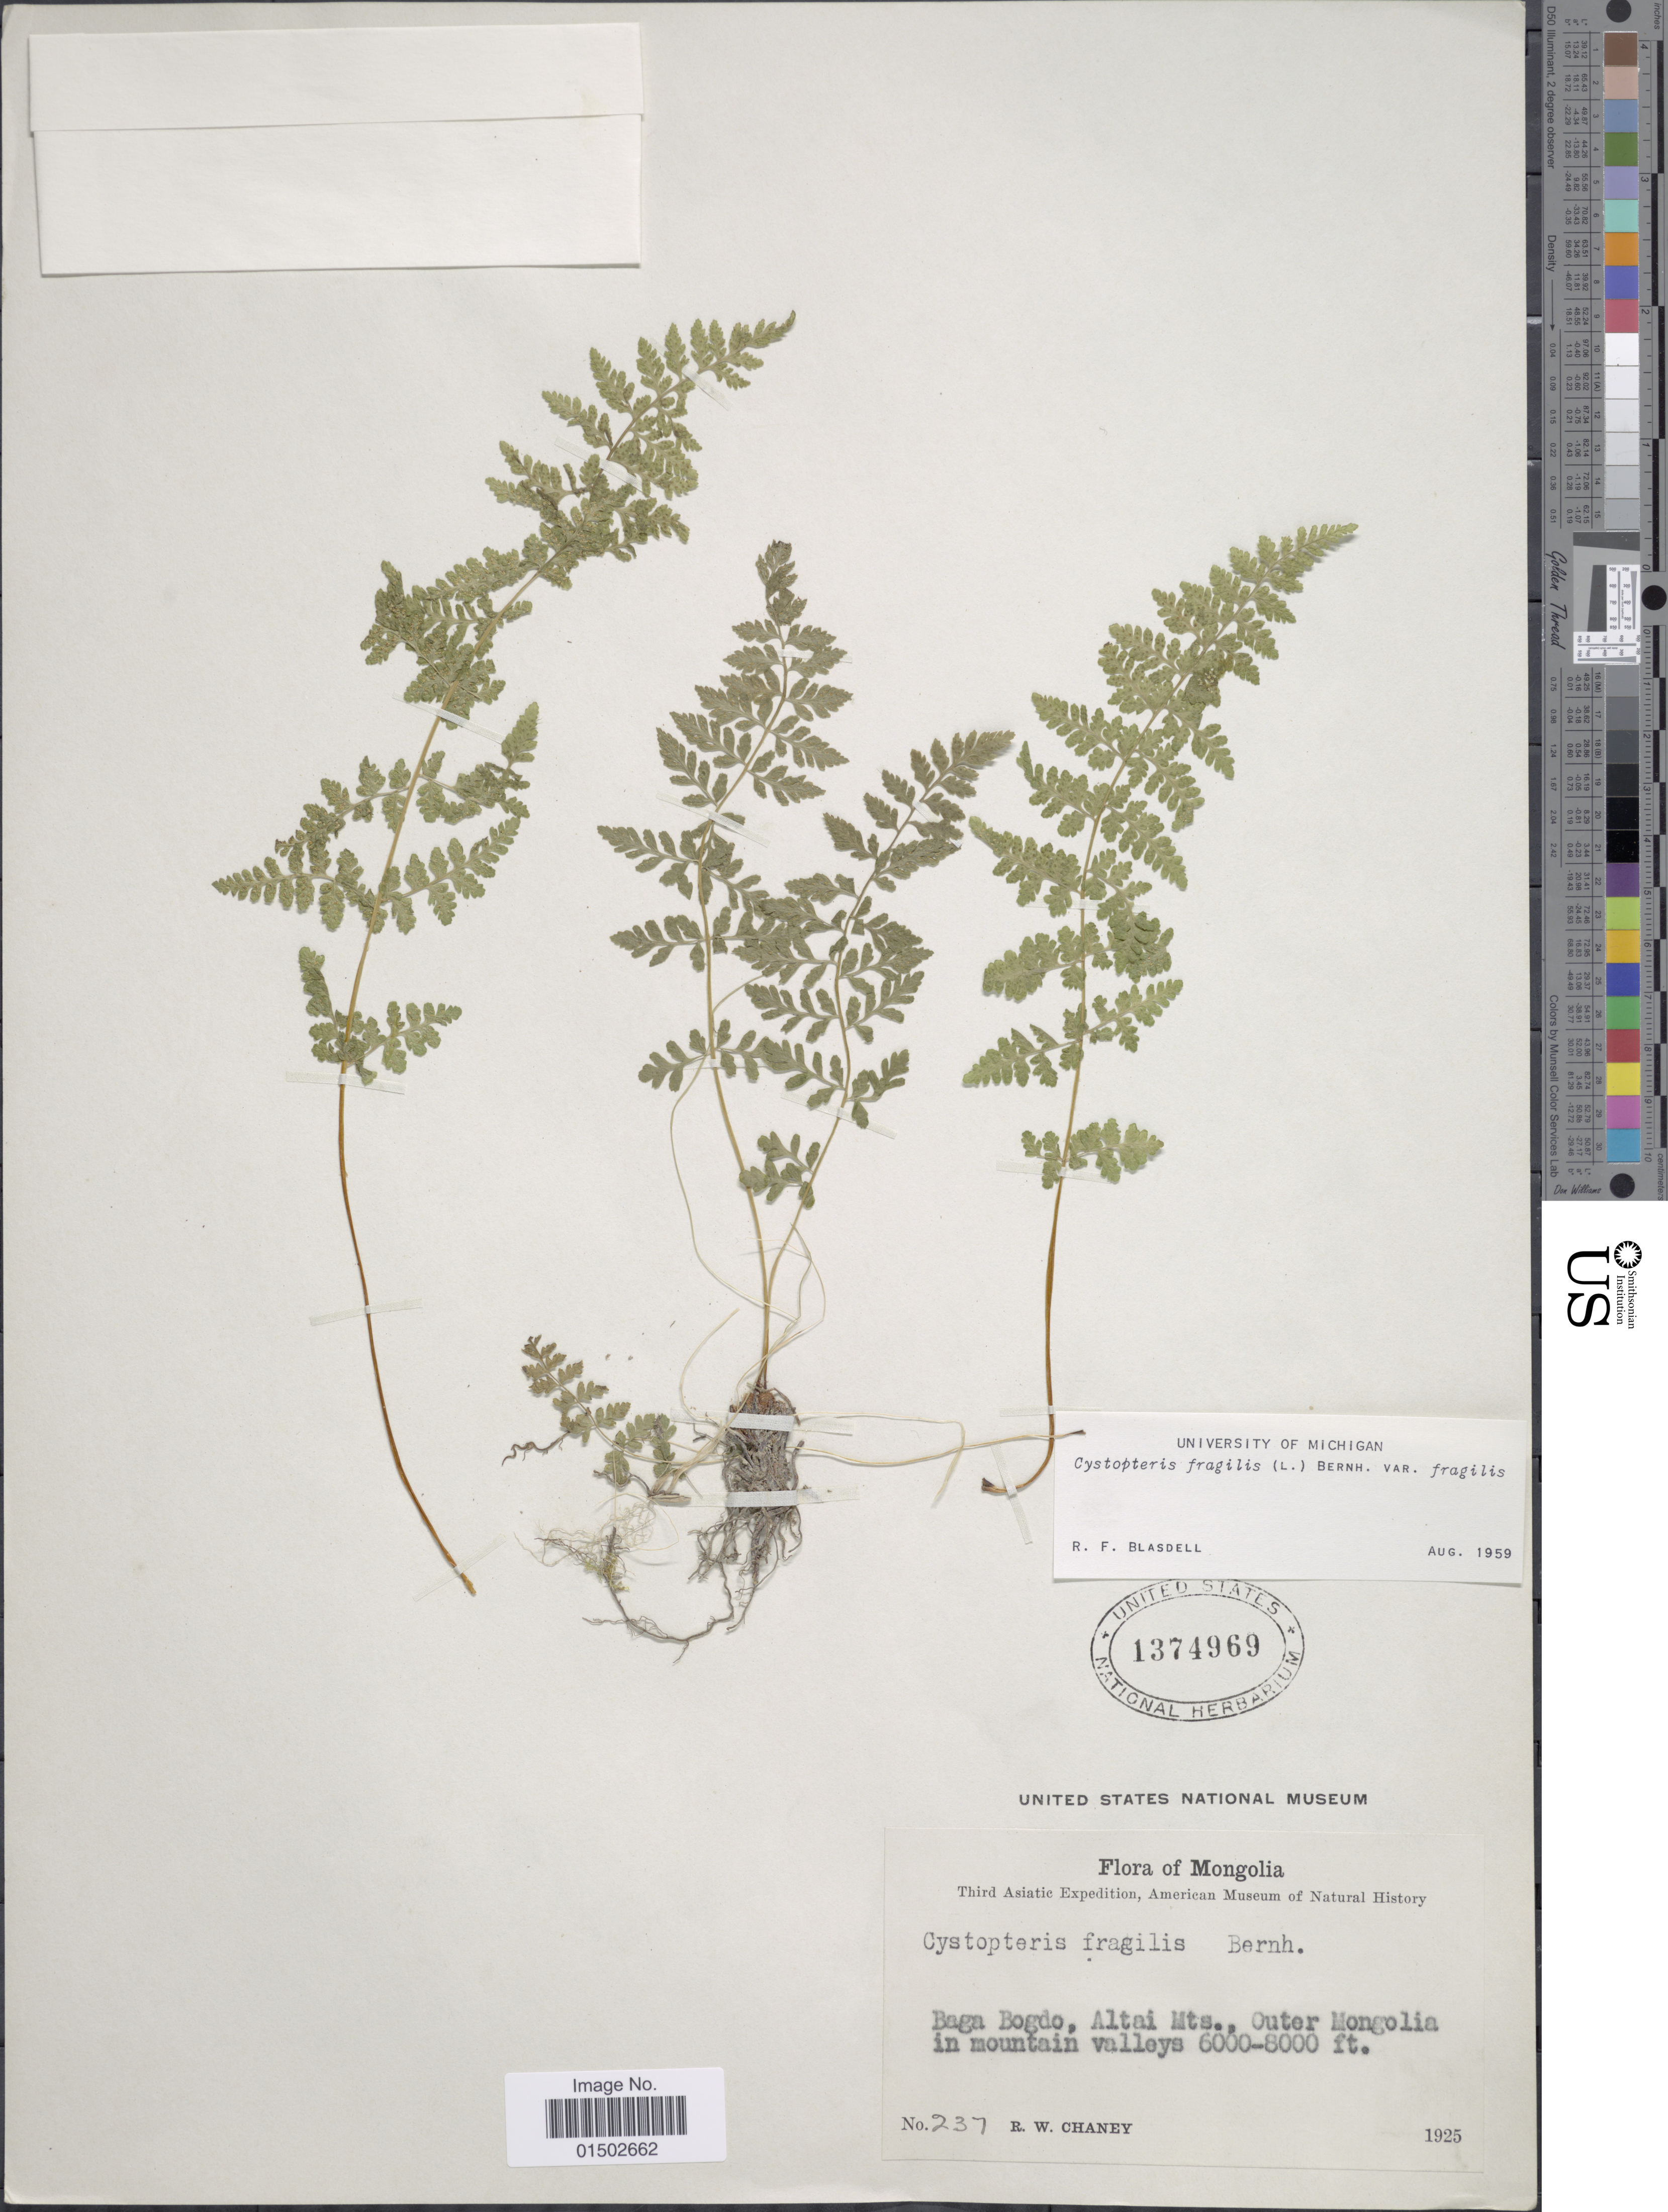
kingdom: Plantae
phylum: Tracheophyta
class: Polypodiopsida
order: Polypodiales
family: Cystopteridaceae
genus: Cystopteris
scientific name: Cystopteris fragilis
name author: (L.) Bernh.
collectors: R. Chaney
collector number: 237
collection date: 1925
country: Mongolia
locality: Mongolia, Baga Bogdo, Altai Mts., Outer Mongolia in mountain valleys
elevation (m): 1829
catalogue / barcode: US 1374969